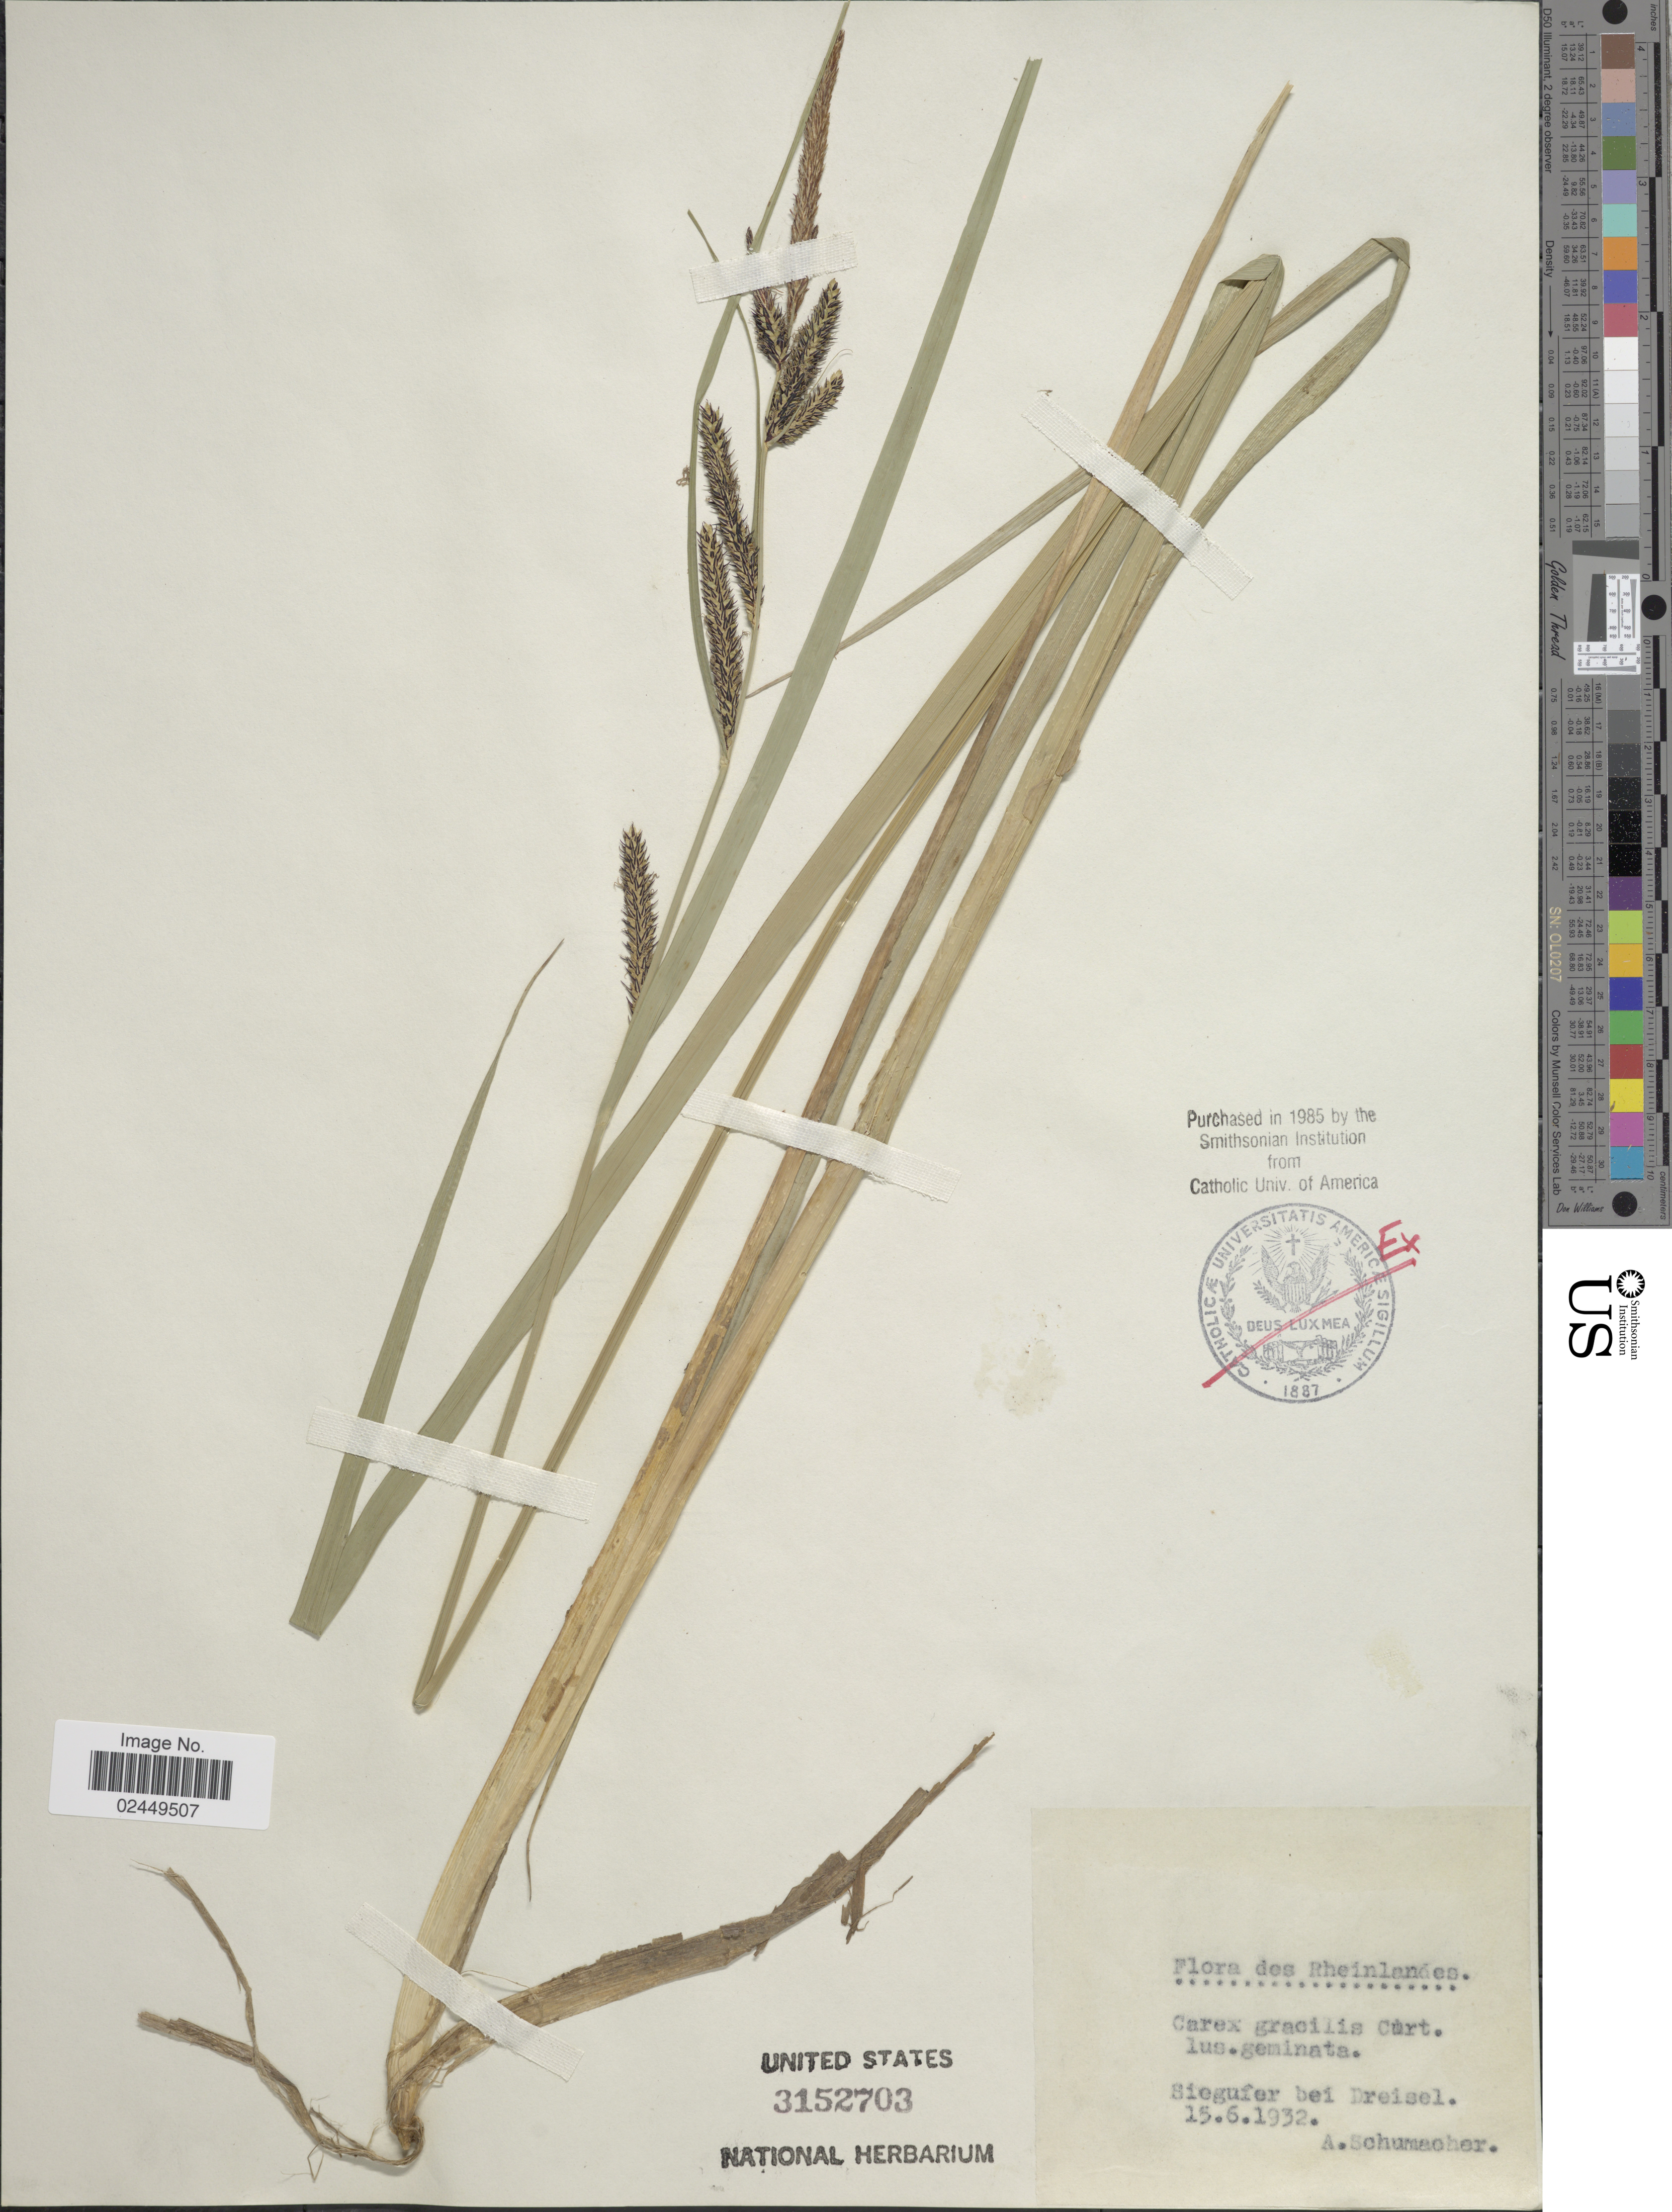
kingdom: Plantae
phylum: Tracheophyta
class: Liliopsida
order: Poales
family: Cyperaceae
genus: Carex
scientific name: Carex acuta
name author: L.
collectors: A. Schumacher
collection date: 1932-06-15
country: Germany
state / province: Rhineland-Palatinate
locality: Rheinlandes, Siegufer bei Dreisel.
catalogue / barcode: US 3152703